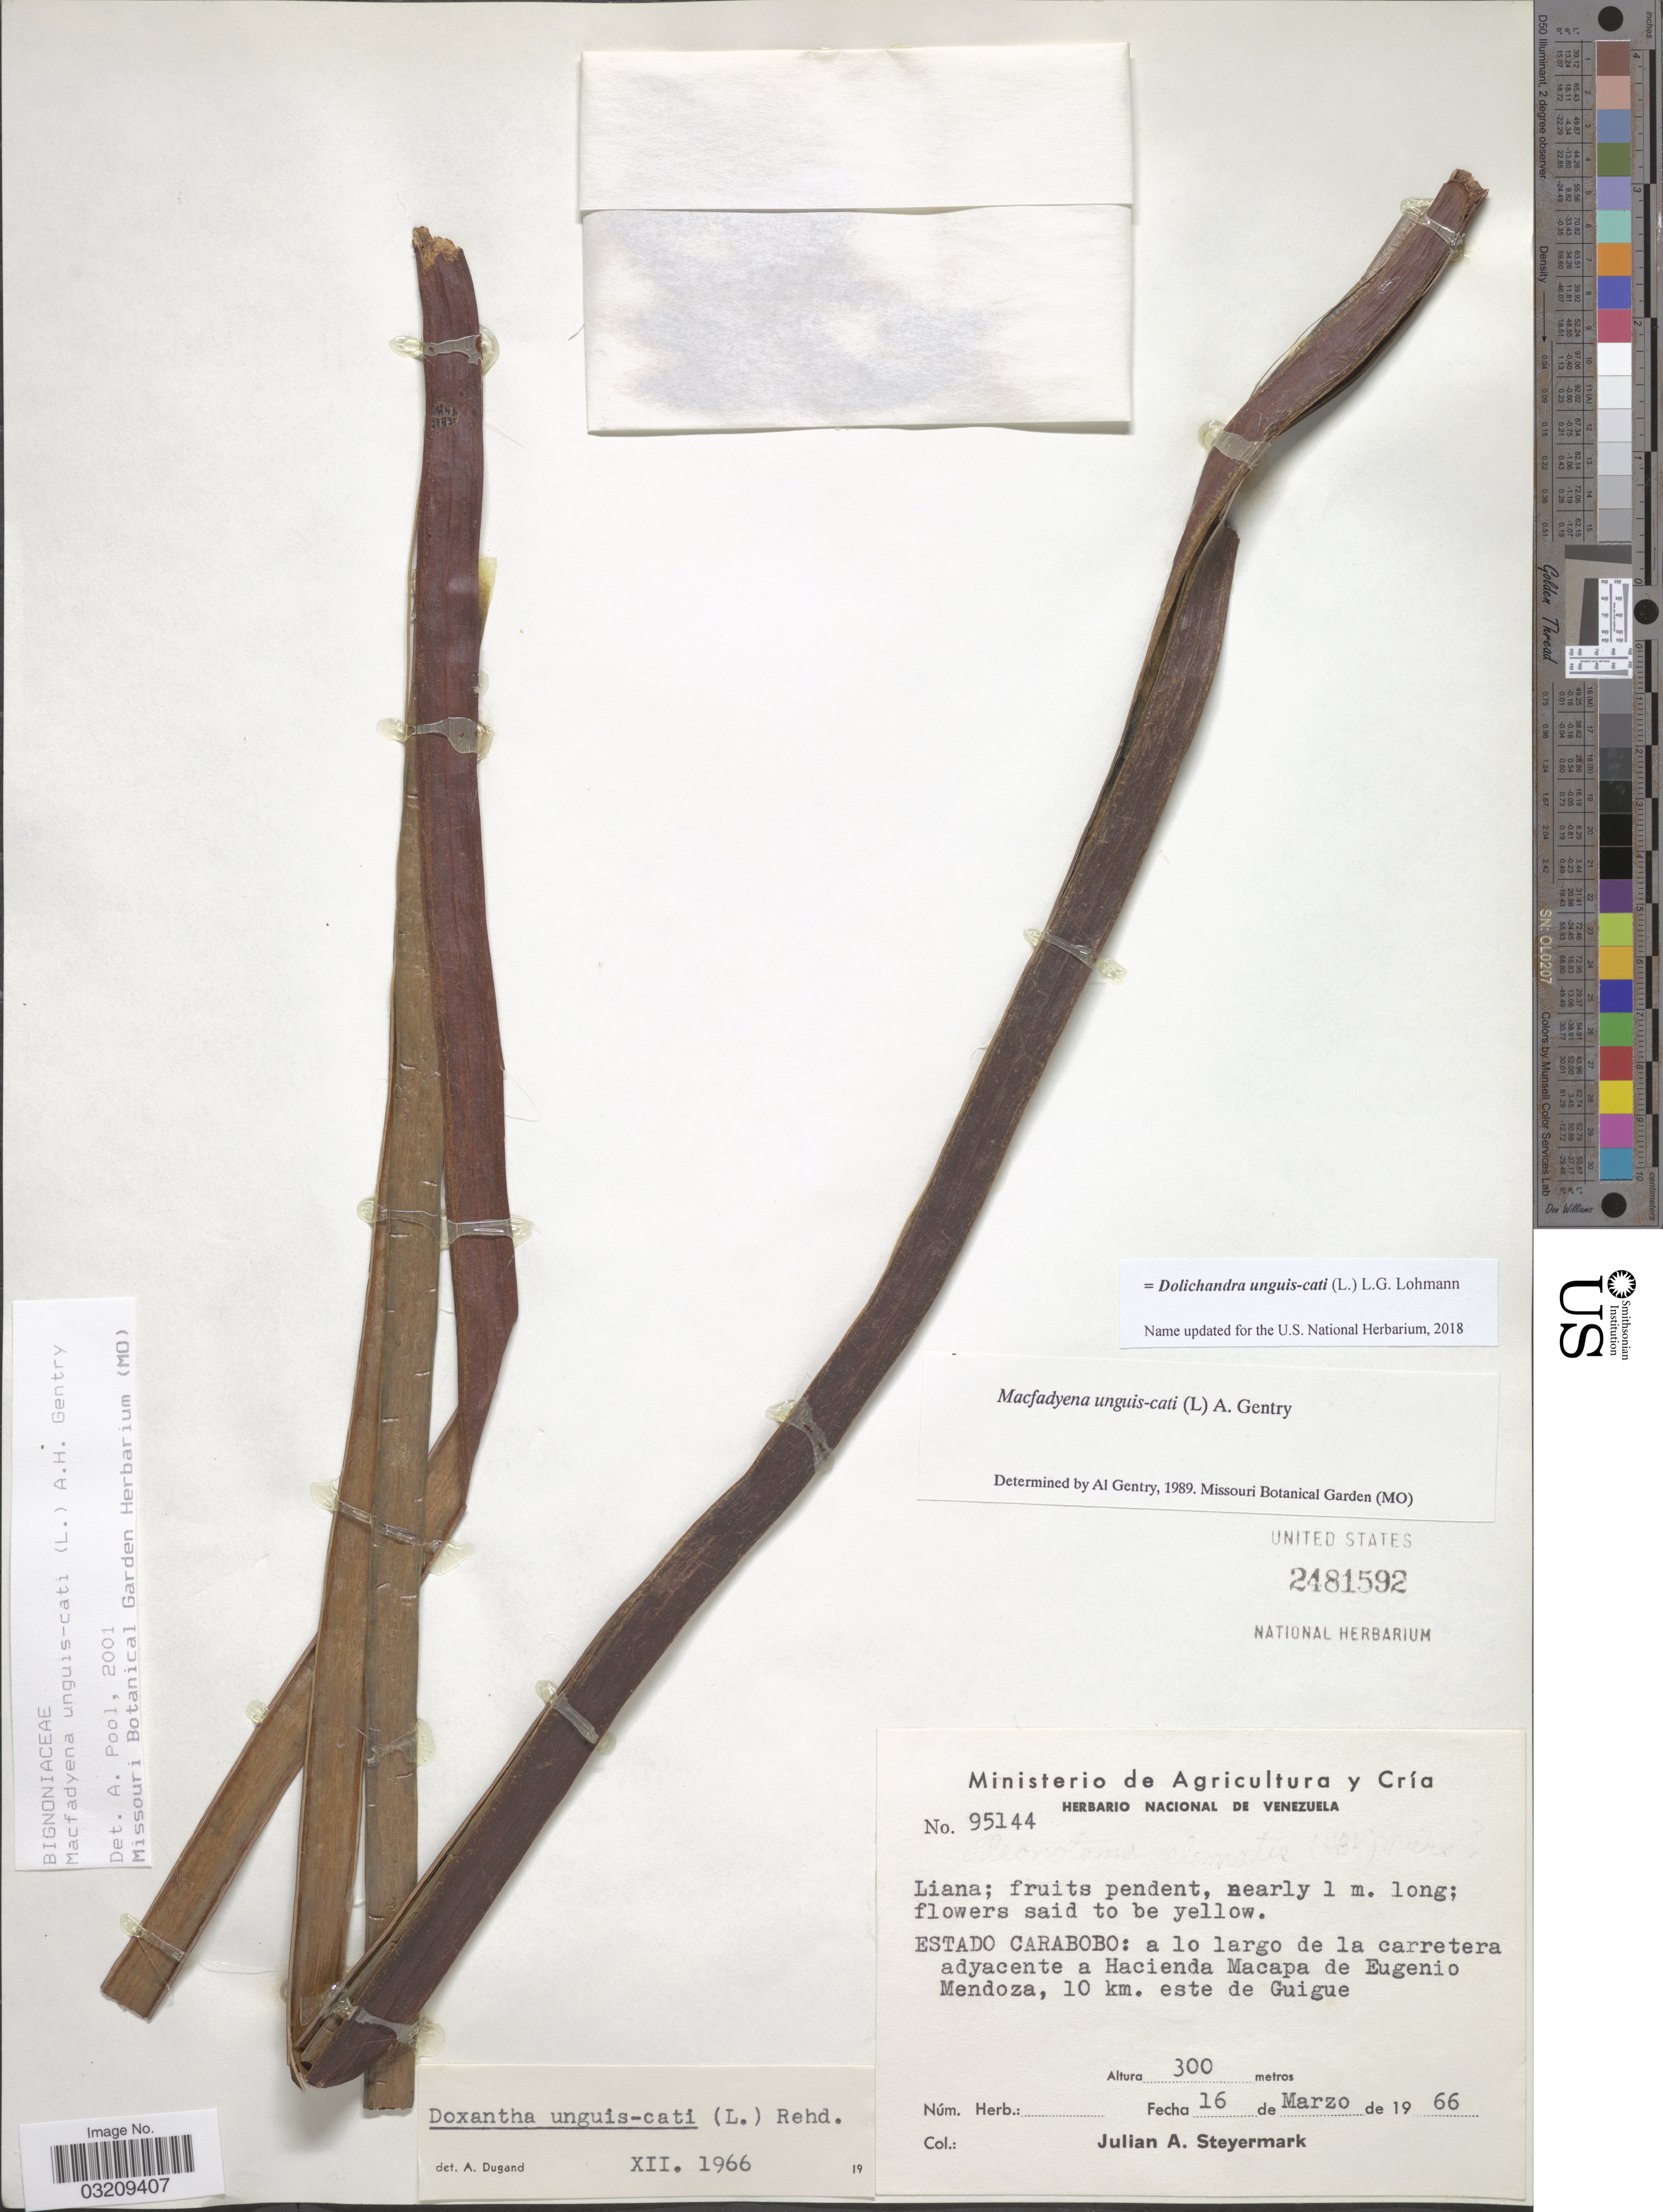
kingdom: Plantae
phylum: Tracheophyta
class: Magnoliopsida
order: Lamiales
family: Bignoniaceae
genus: Dolichandra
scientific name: Dolichandra unguis-cati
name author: (L.) L.G. Lohmann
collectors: J. Steyermark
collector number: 95144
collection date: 1966-03-16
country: Venezuela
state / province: Carabobo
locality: A lo largo de la carretera adyacente a Hacienda Macapa de Eugenio Mendoza, 10 km. este de Guigue.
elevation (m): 300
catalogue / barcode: US 2481592